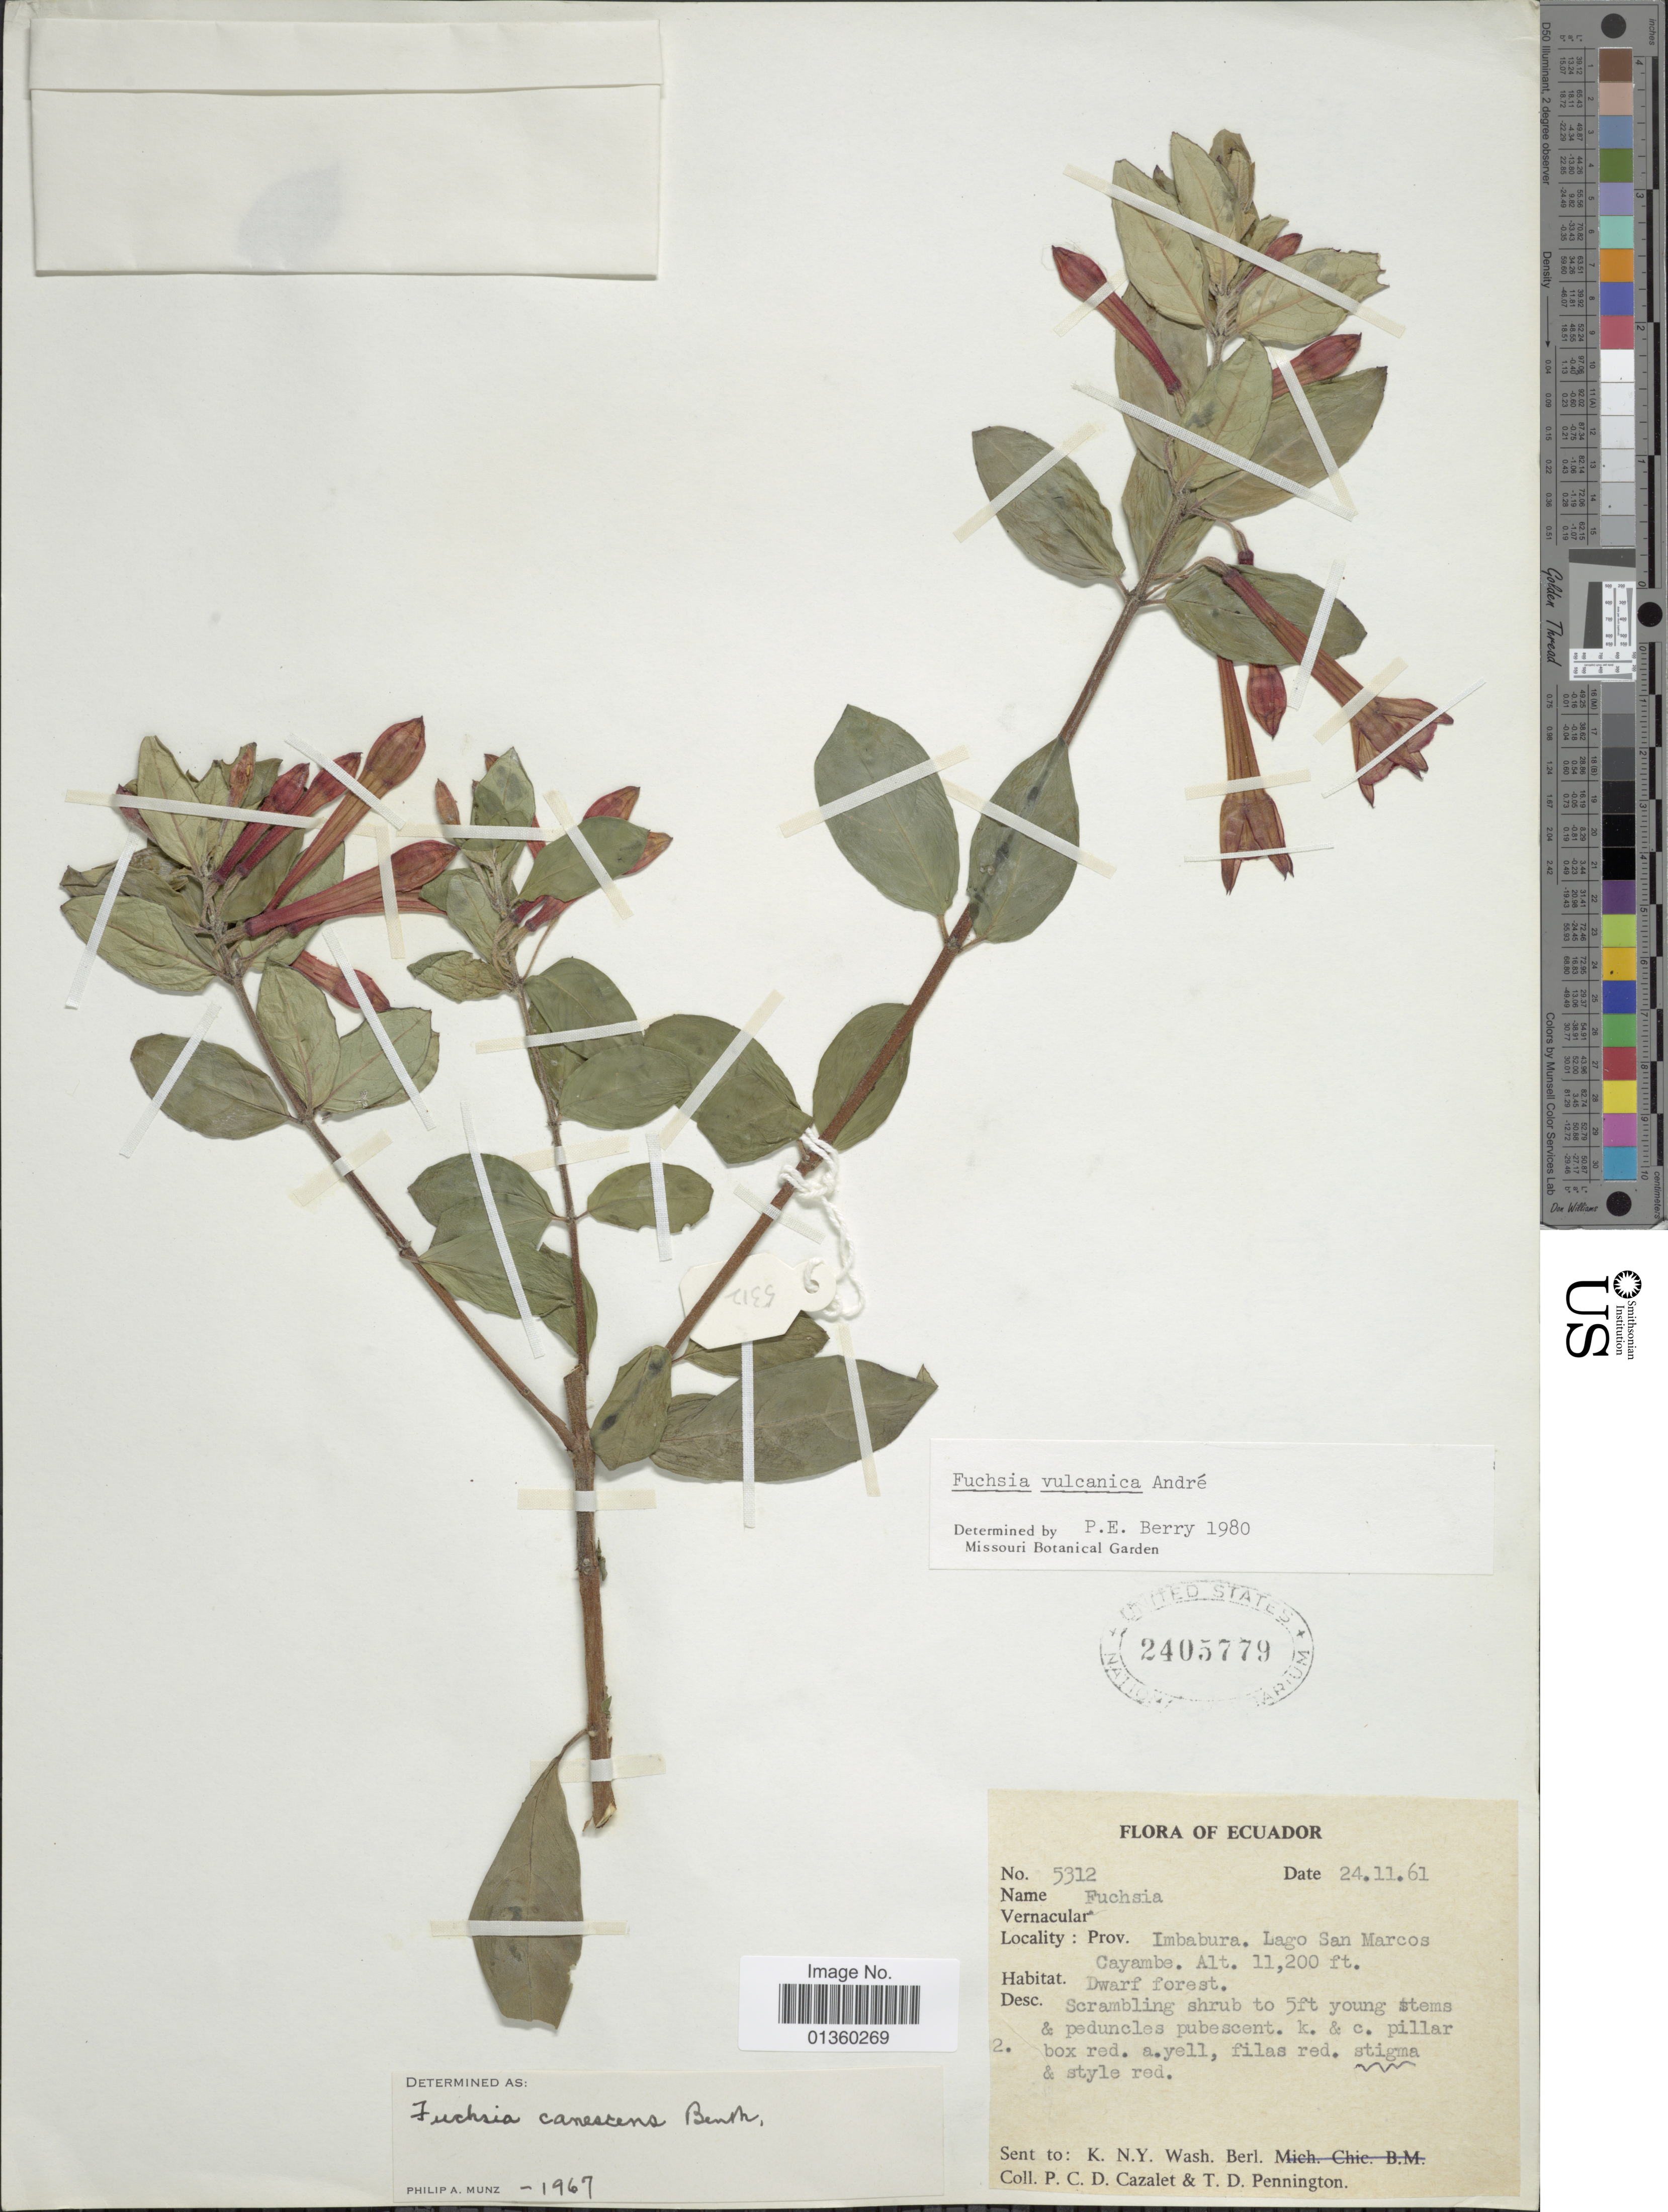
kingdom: Plantae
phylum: Tracheophyta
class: Magnoliopsida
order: Myrtales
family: Onagraceae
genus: Fuchsia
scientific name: Fuchsia vulcanica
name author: André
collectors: P. C. D. Cazalet & T. D. Pennington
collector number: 5312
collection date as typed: Transcribed d/m/y: 24/11/61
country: Ecuador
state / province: Imbabura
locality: Lago San Marcos, Cayambe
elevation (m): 3414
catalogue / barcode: US 2405779